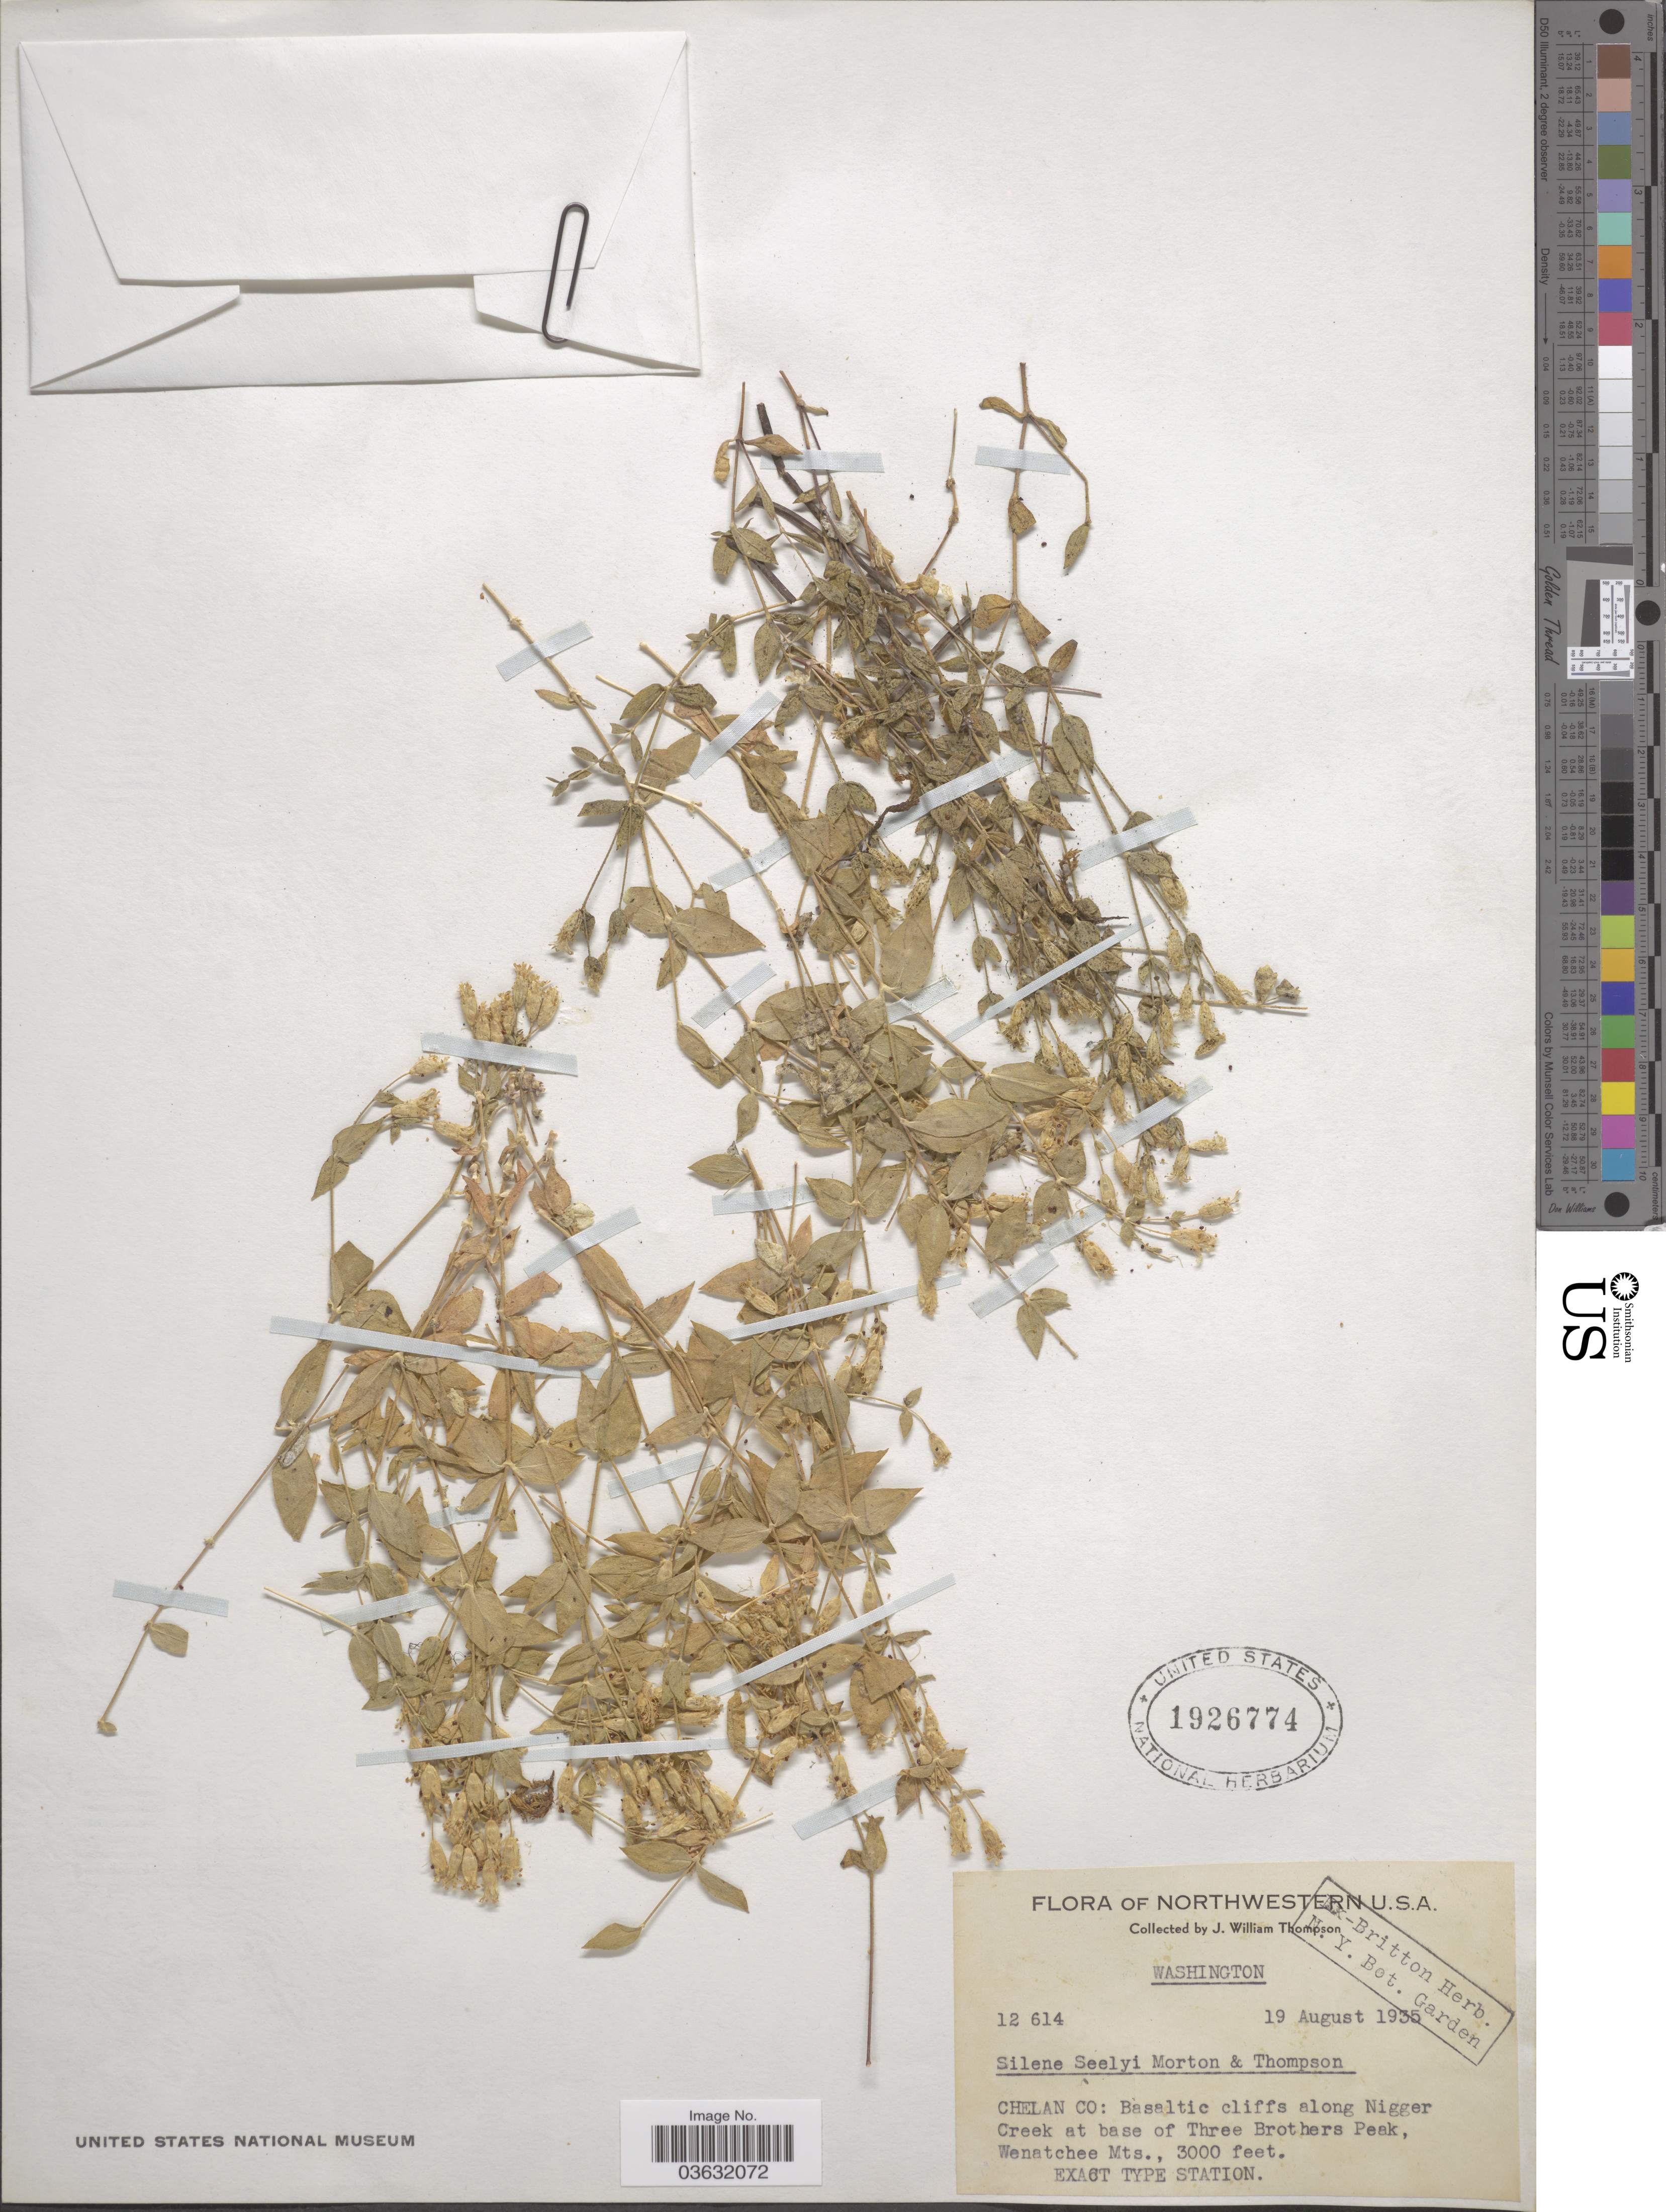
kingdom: Plantae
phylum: Tracheophyta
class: Magnoliopsida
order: Caryophyllales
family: Caryophyllaceae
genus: Silene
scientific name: Silene seelyi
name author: C.V. Morton & J.W. Thomps.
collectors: J. W. Thompson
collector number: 12614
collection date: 1935-08-19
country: United States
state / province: Washington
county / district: Chelan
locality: Northwestern U.S.A. Chelan Co: Basaltic cliffs along Nigger Creek at base of Three Borthers Peak, Wenatchee Mts.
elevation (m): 914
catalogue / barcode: US 1926774